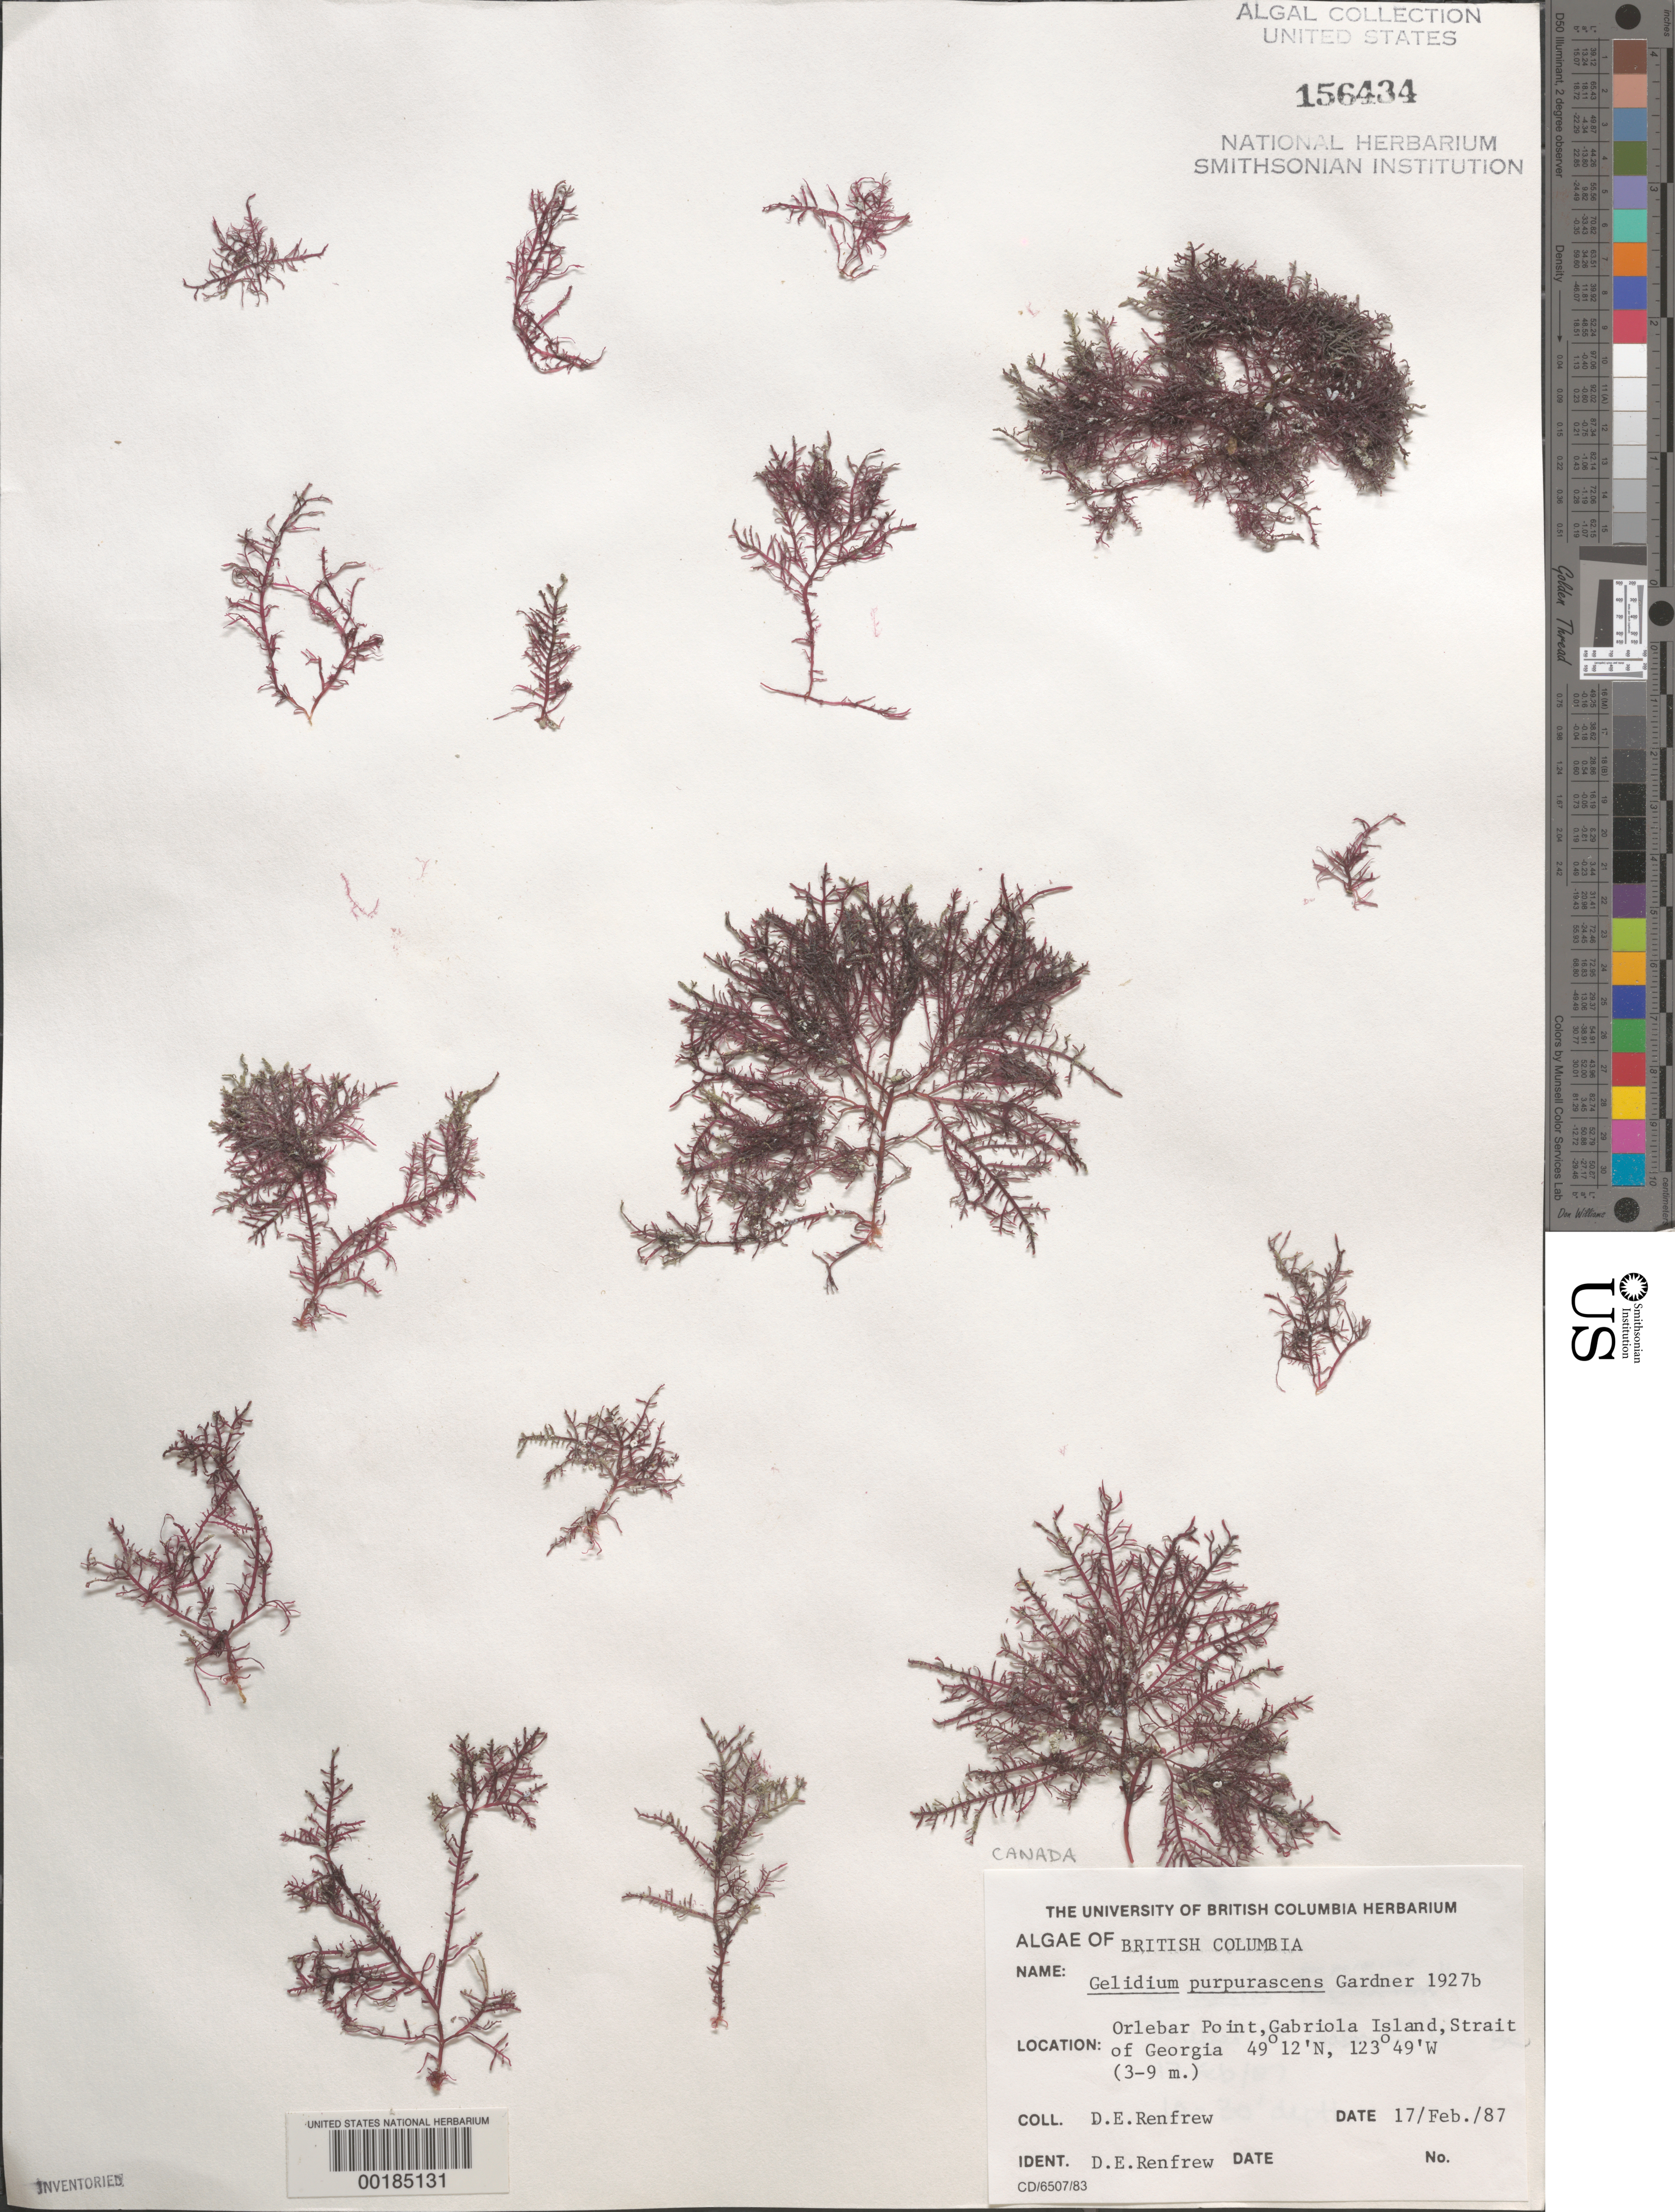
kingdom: Plantae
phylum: Rhodophyta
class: Florideophyceae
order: Gelidiales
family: Gelidiaceae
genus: Gelidium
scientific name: Gelidium purpurascens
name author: N.L. Gardner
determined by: Renfrew, D. E.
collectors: D. Renfrew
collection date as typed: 17 Feb 1987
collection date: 1987-02-17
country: Canada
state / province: British Columbia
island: Gabriola Island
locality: Orlebar Point, Strait of Georgia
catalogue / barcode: US 156434